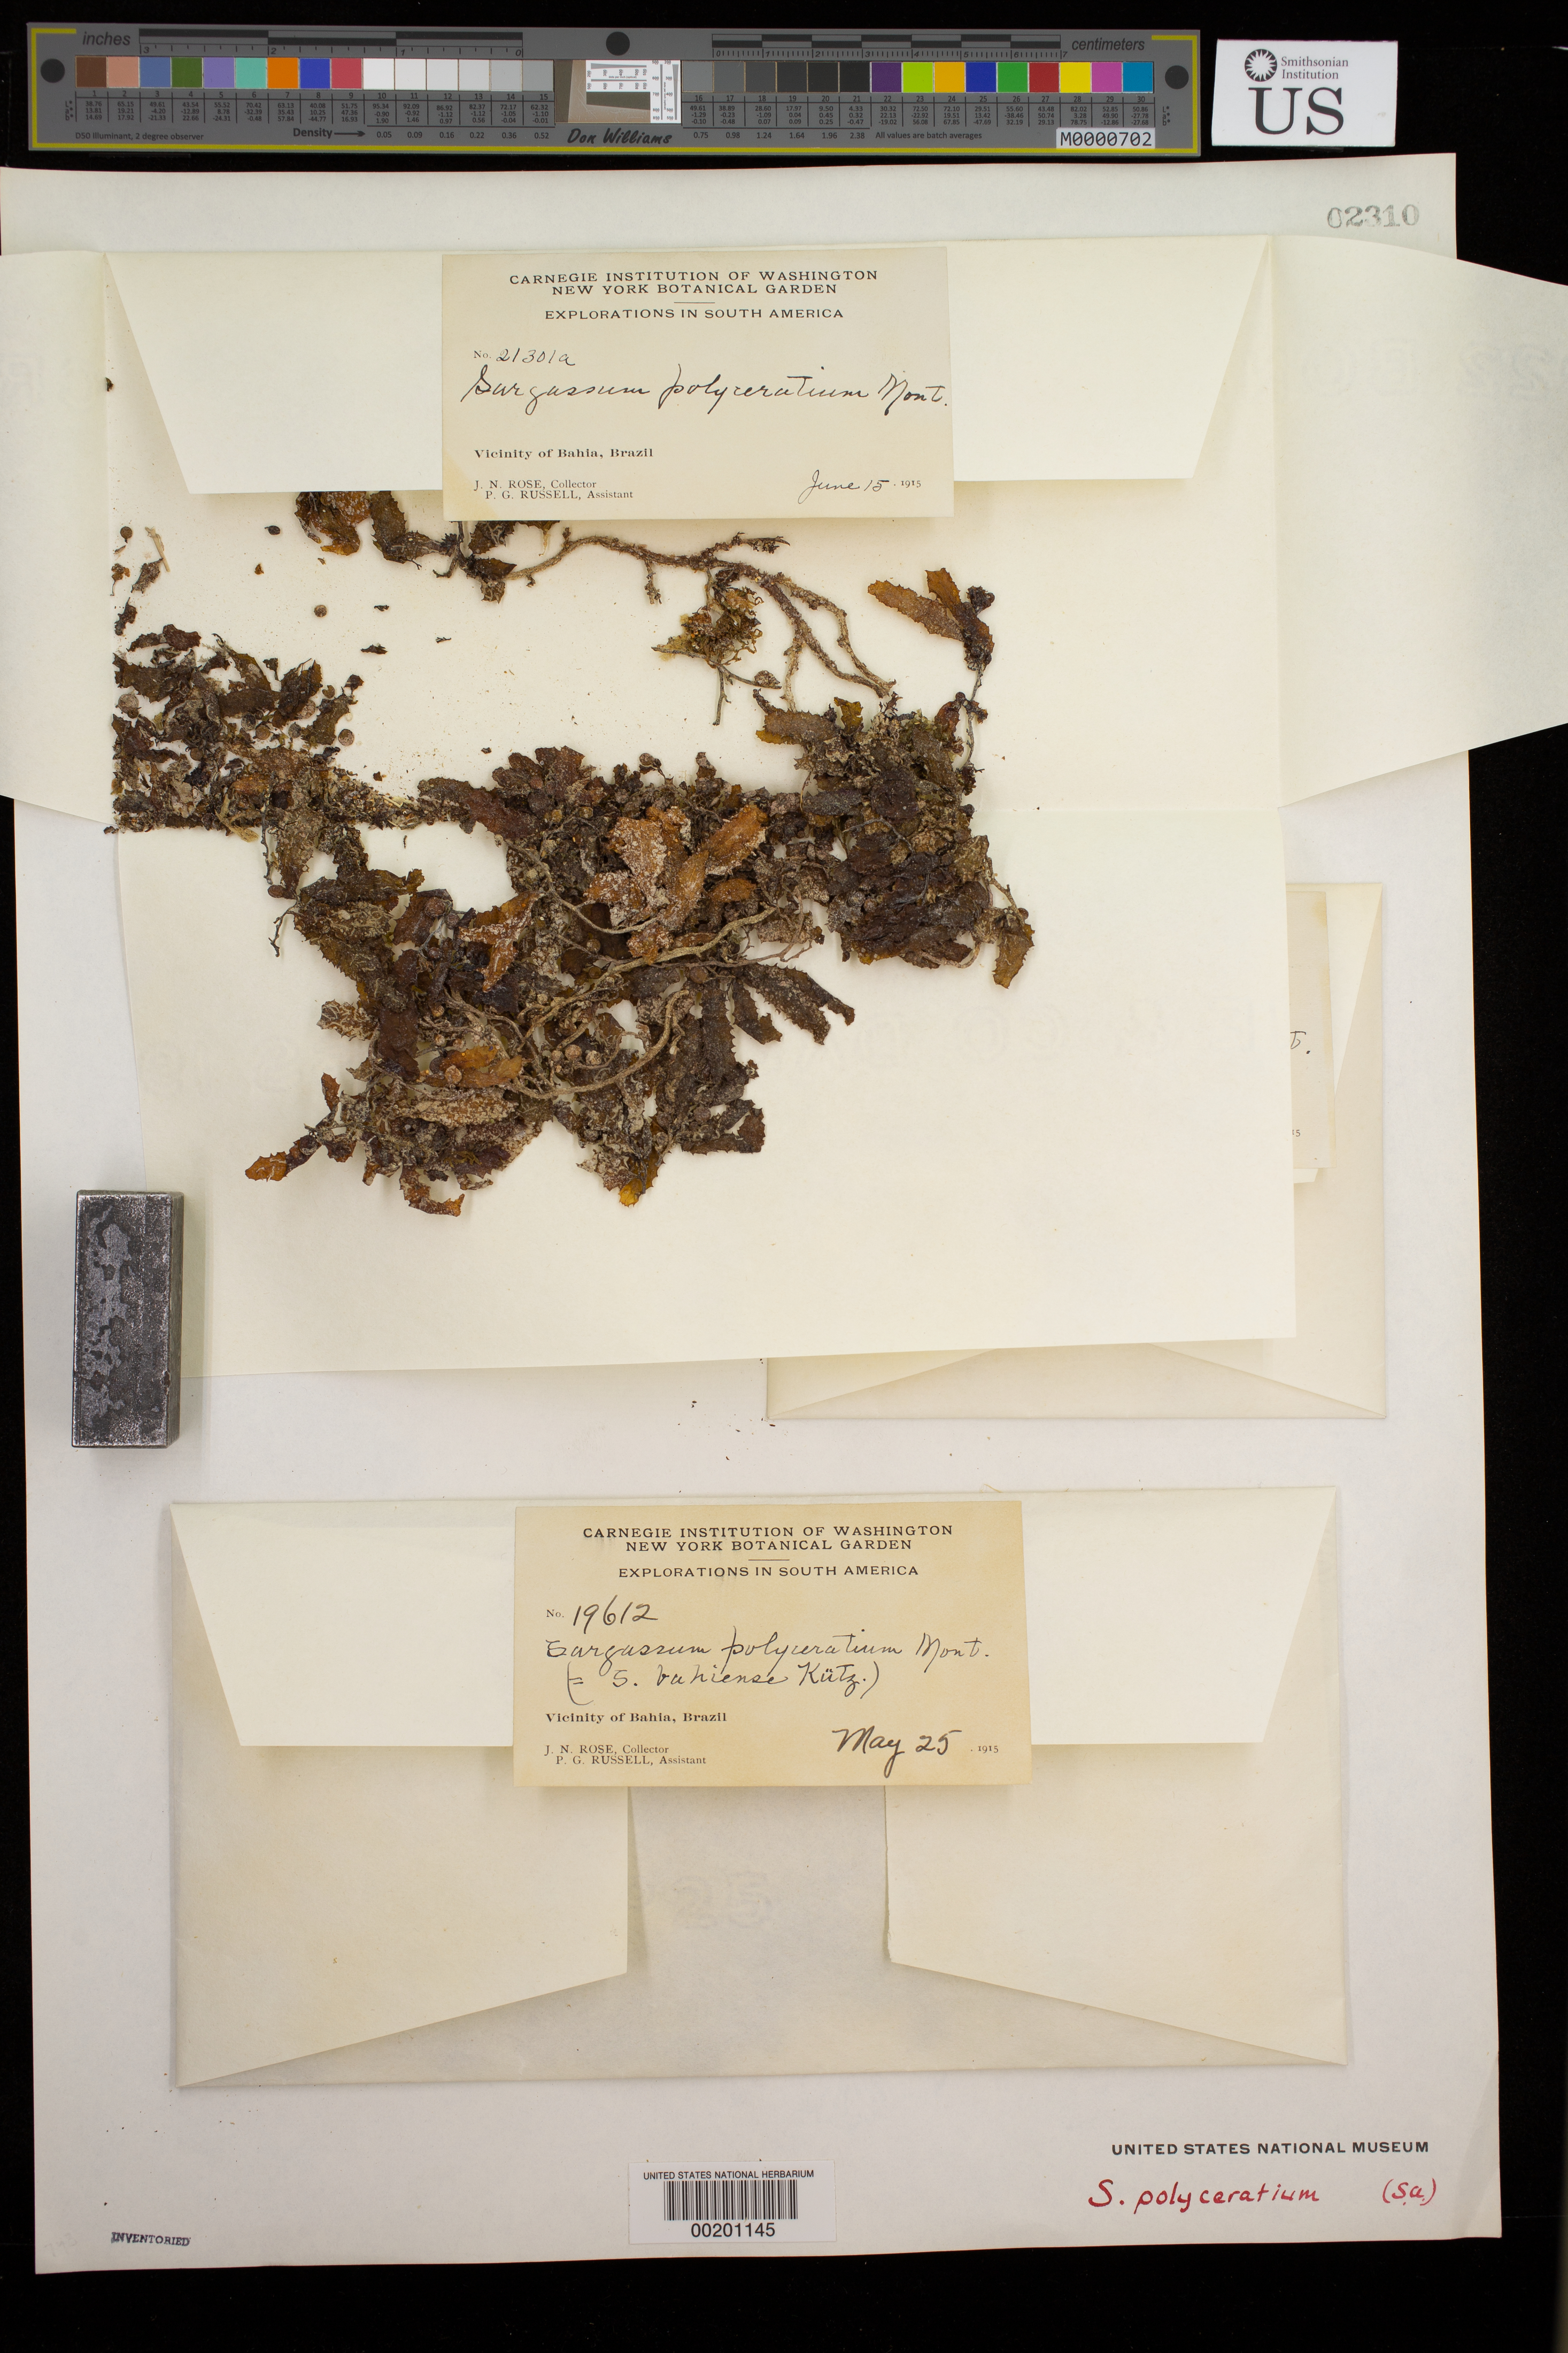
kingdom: Chromista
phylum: Ochrophyta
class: Phaeophyceae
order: Fucales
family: Sargassaceae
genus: Sargassum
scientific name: Sargassum polyceratium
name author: Mont.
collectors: J. N. Rose & P. G. Russell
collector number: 19612 & 19680 & 21301A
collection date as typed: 25 May 1915 to 15 Jun 1915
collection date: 1915-05-25/1915-06-15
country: Brazil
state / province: Bahia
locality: Salvador (Bahia) area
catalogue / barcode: US 2310